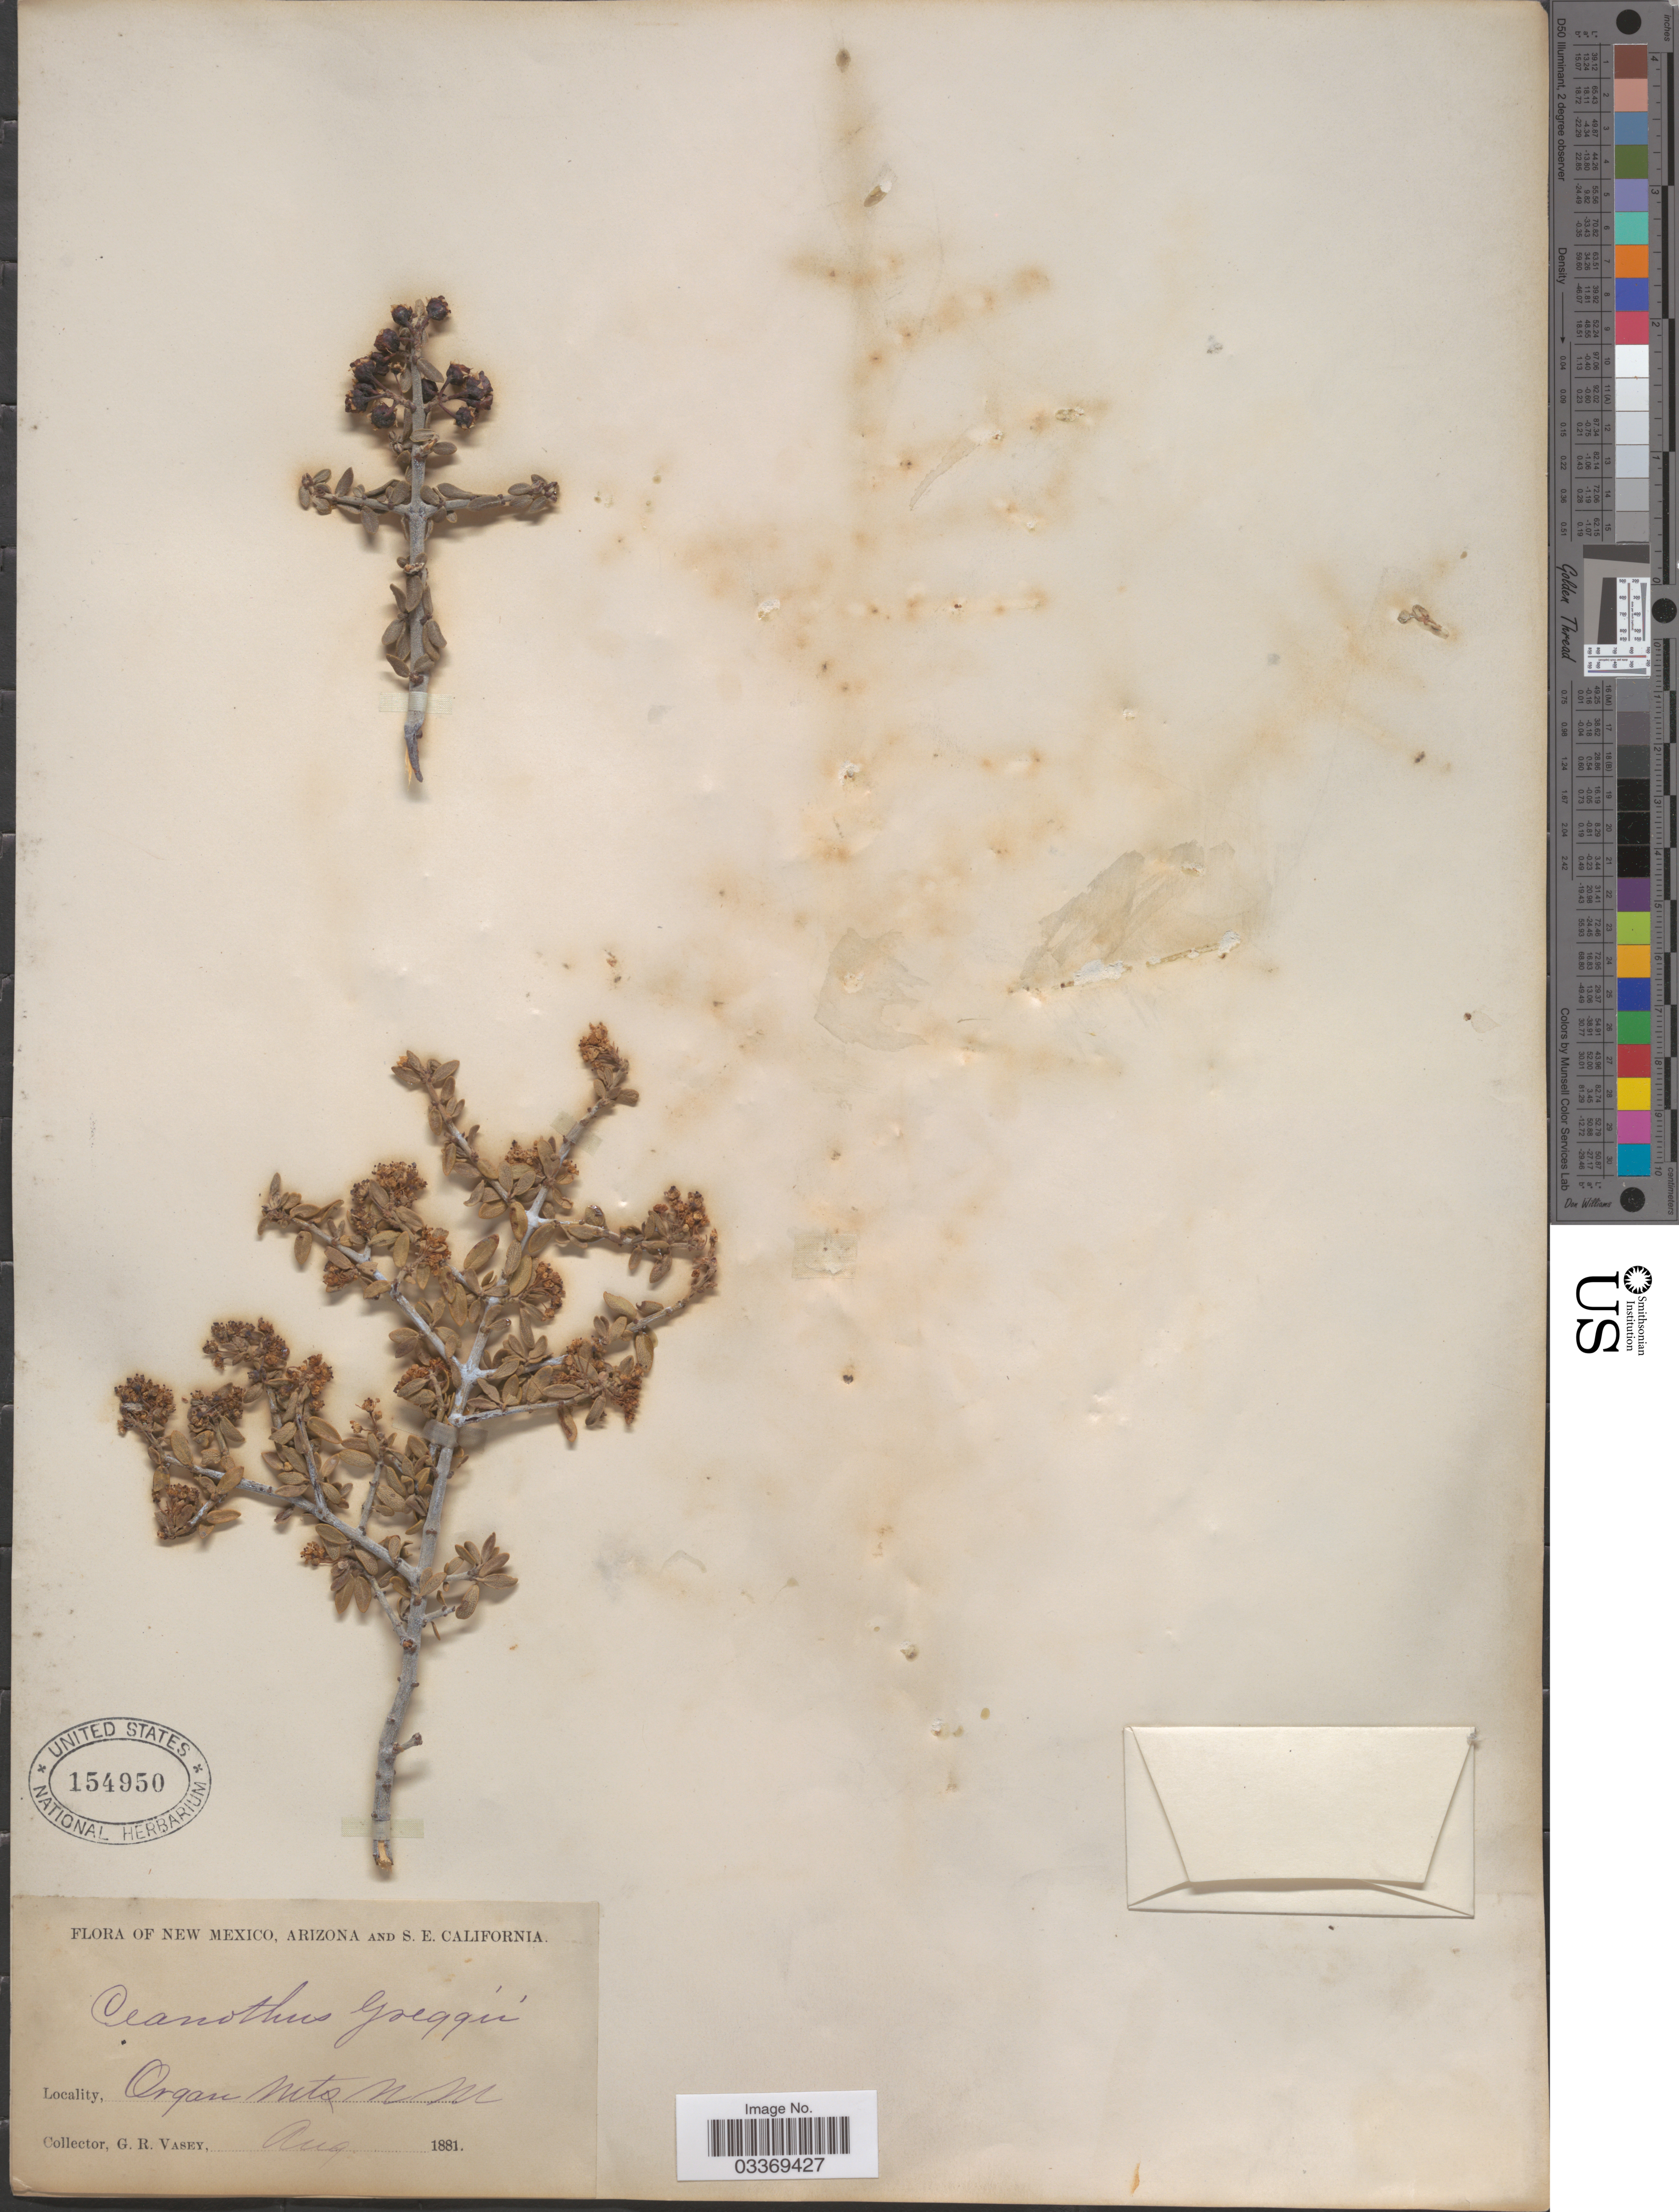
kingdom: Plantae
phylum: Tracheophyta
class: Magnoliopsida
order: Rosales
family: Rhamnaceae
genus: Ceanothus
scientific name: Ceanothus greggii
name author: A. Gray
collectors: G. R. Vasey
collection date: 1881-08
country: United States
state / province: New Mexico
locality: Organ Mts.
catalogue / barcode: US 154950